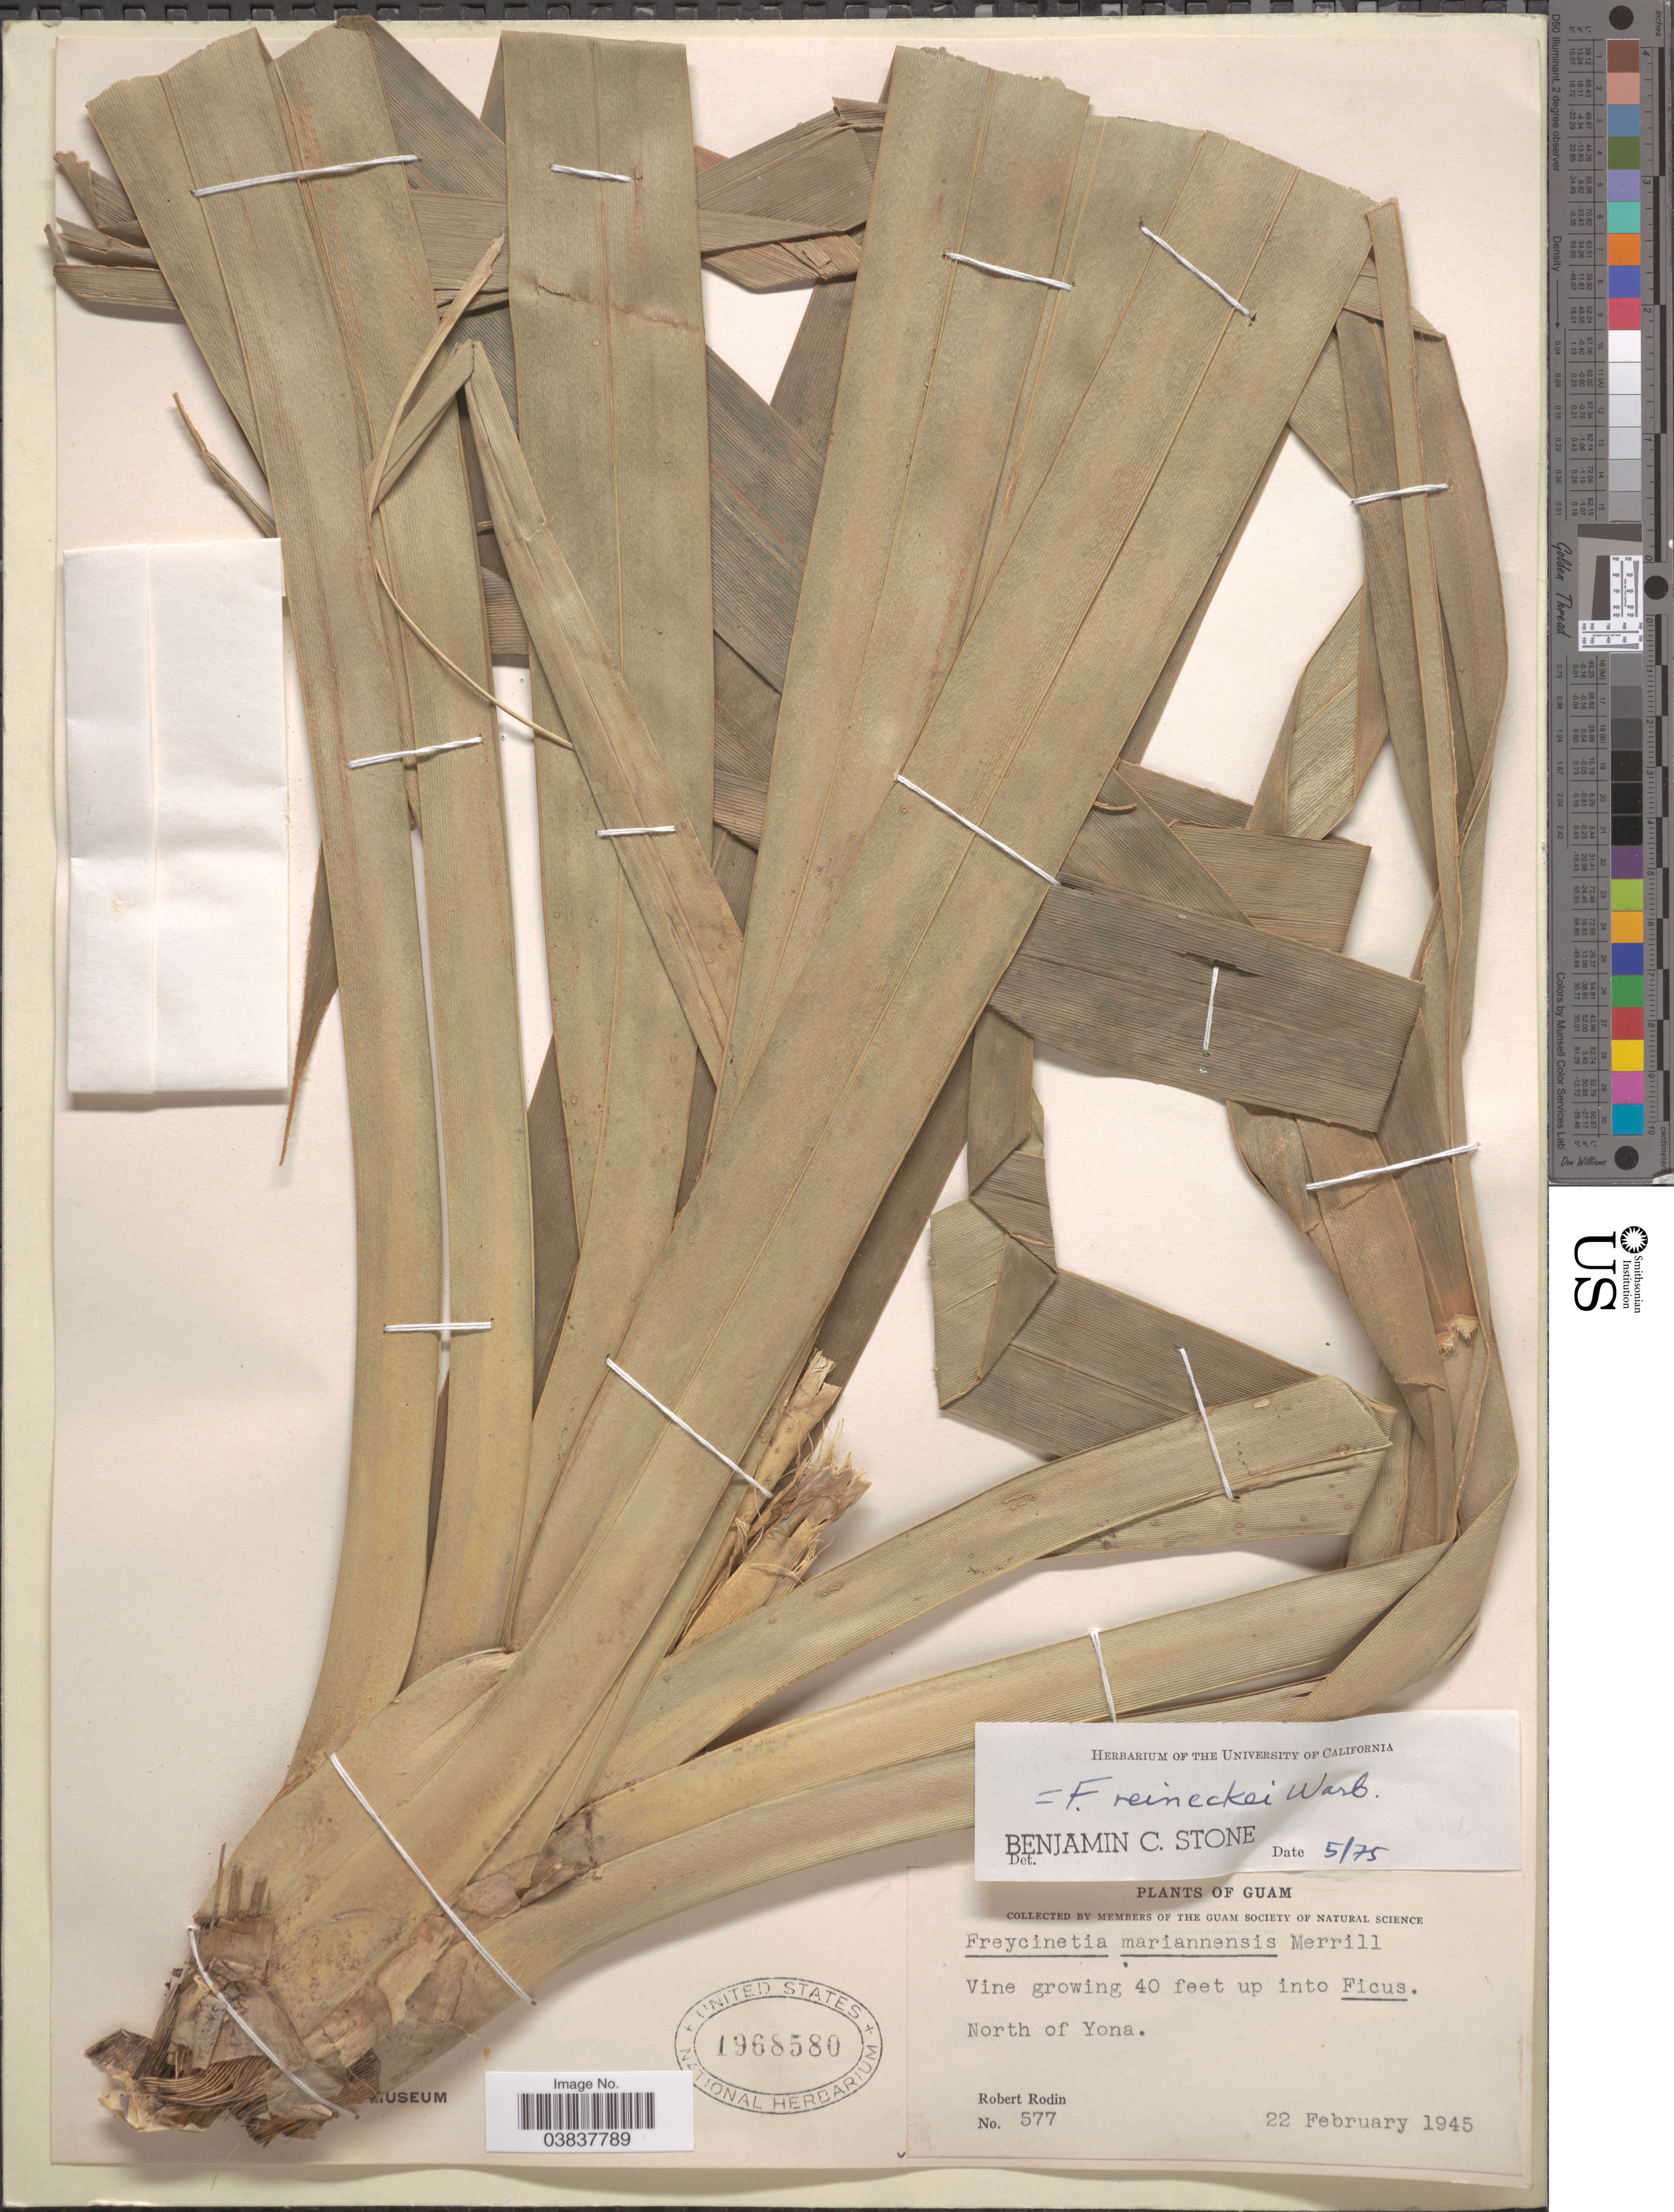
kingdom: Plantae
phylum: Tracheophyta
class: Liliopsida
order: Pandanales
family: Pandanaceae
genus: Freycinetia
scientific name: Freycinetia reineckei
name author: Warb. ex Reinecke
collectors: R. Rodin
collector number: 577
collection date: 1945-02-22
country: Guam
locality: North of Yona.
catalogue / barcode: US 1968580